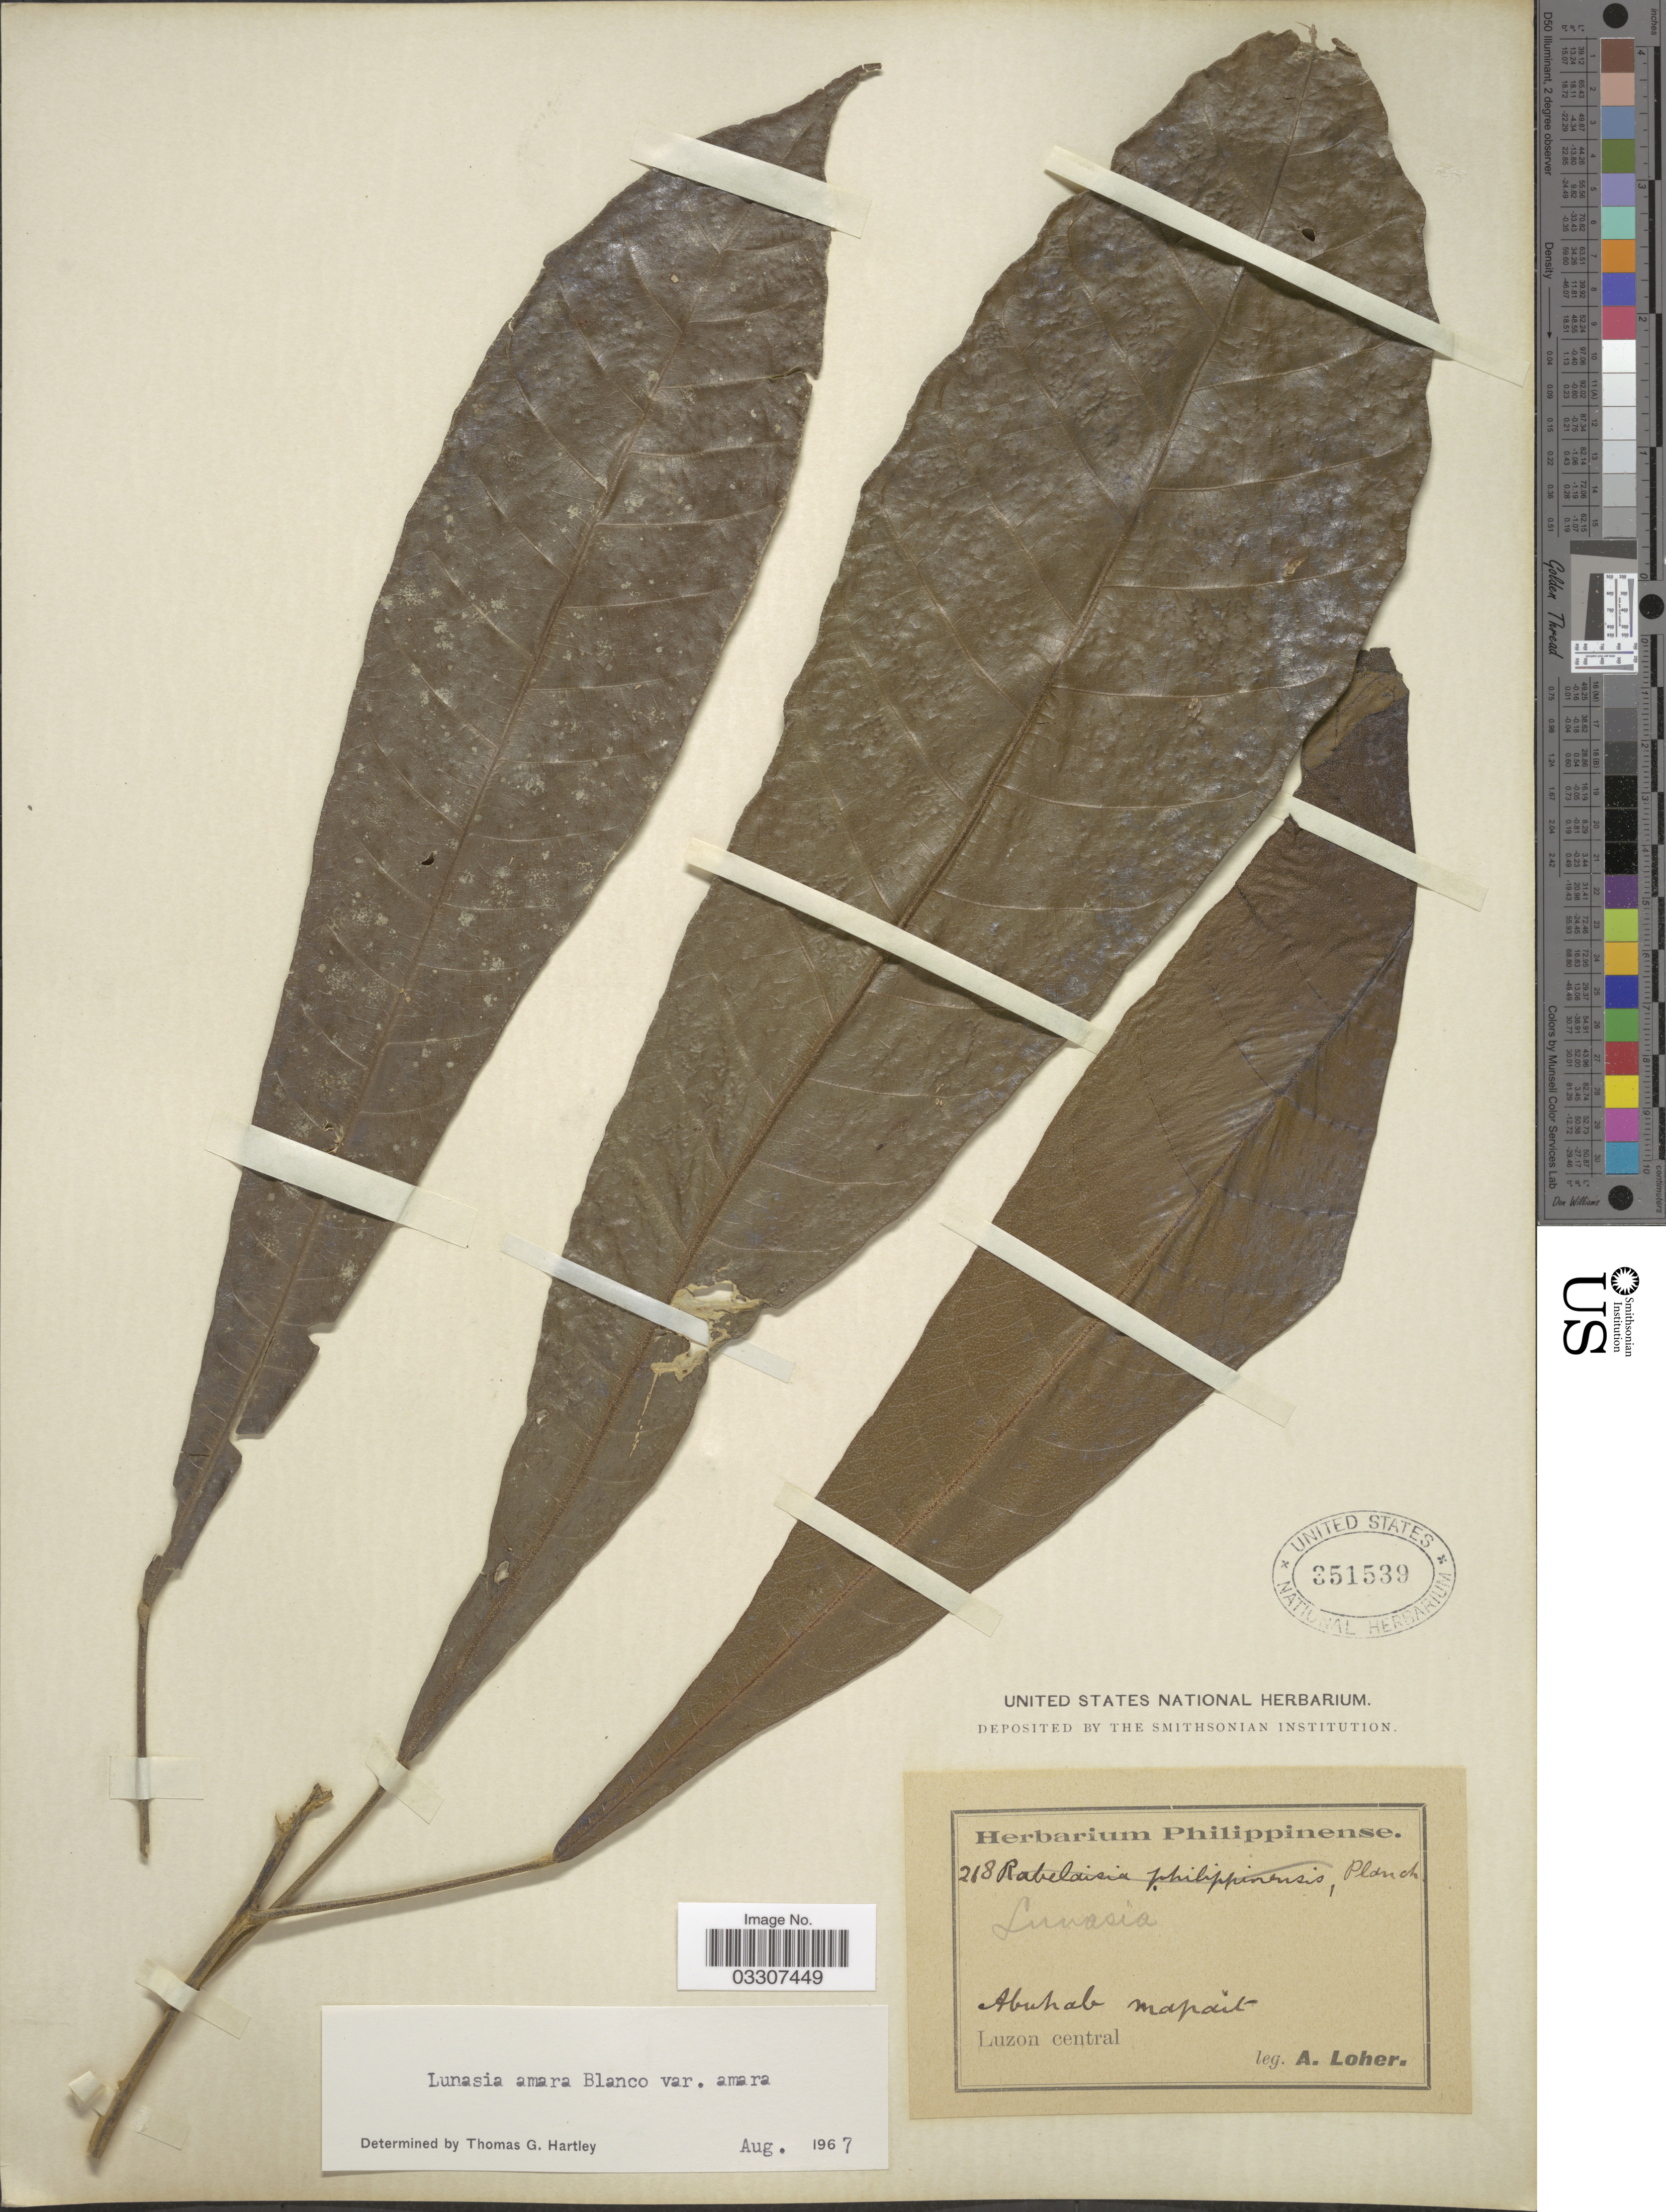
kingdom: Plantae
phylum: Tracheophyta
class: Magnoliopsida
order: Sapindales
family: Rutaceae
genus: Lunasia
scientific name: Lunasia amara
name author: Blanco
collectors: A. Loher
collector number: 218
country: Philippines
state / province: Central Luzon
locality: Abuhab manpait. Luzon Central.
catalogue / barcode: US 351539